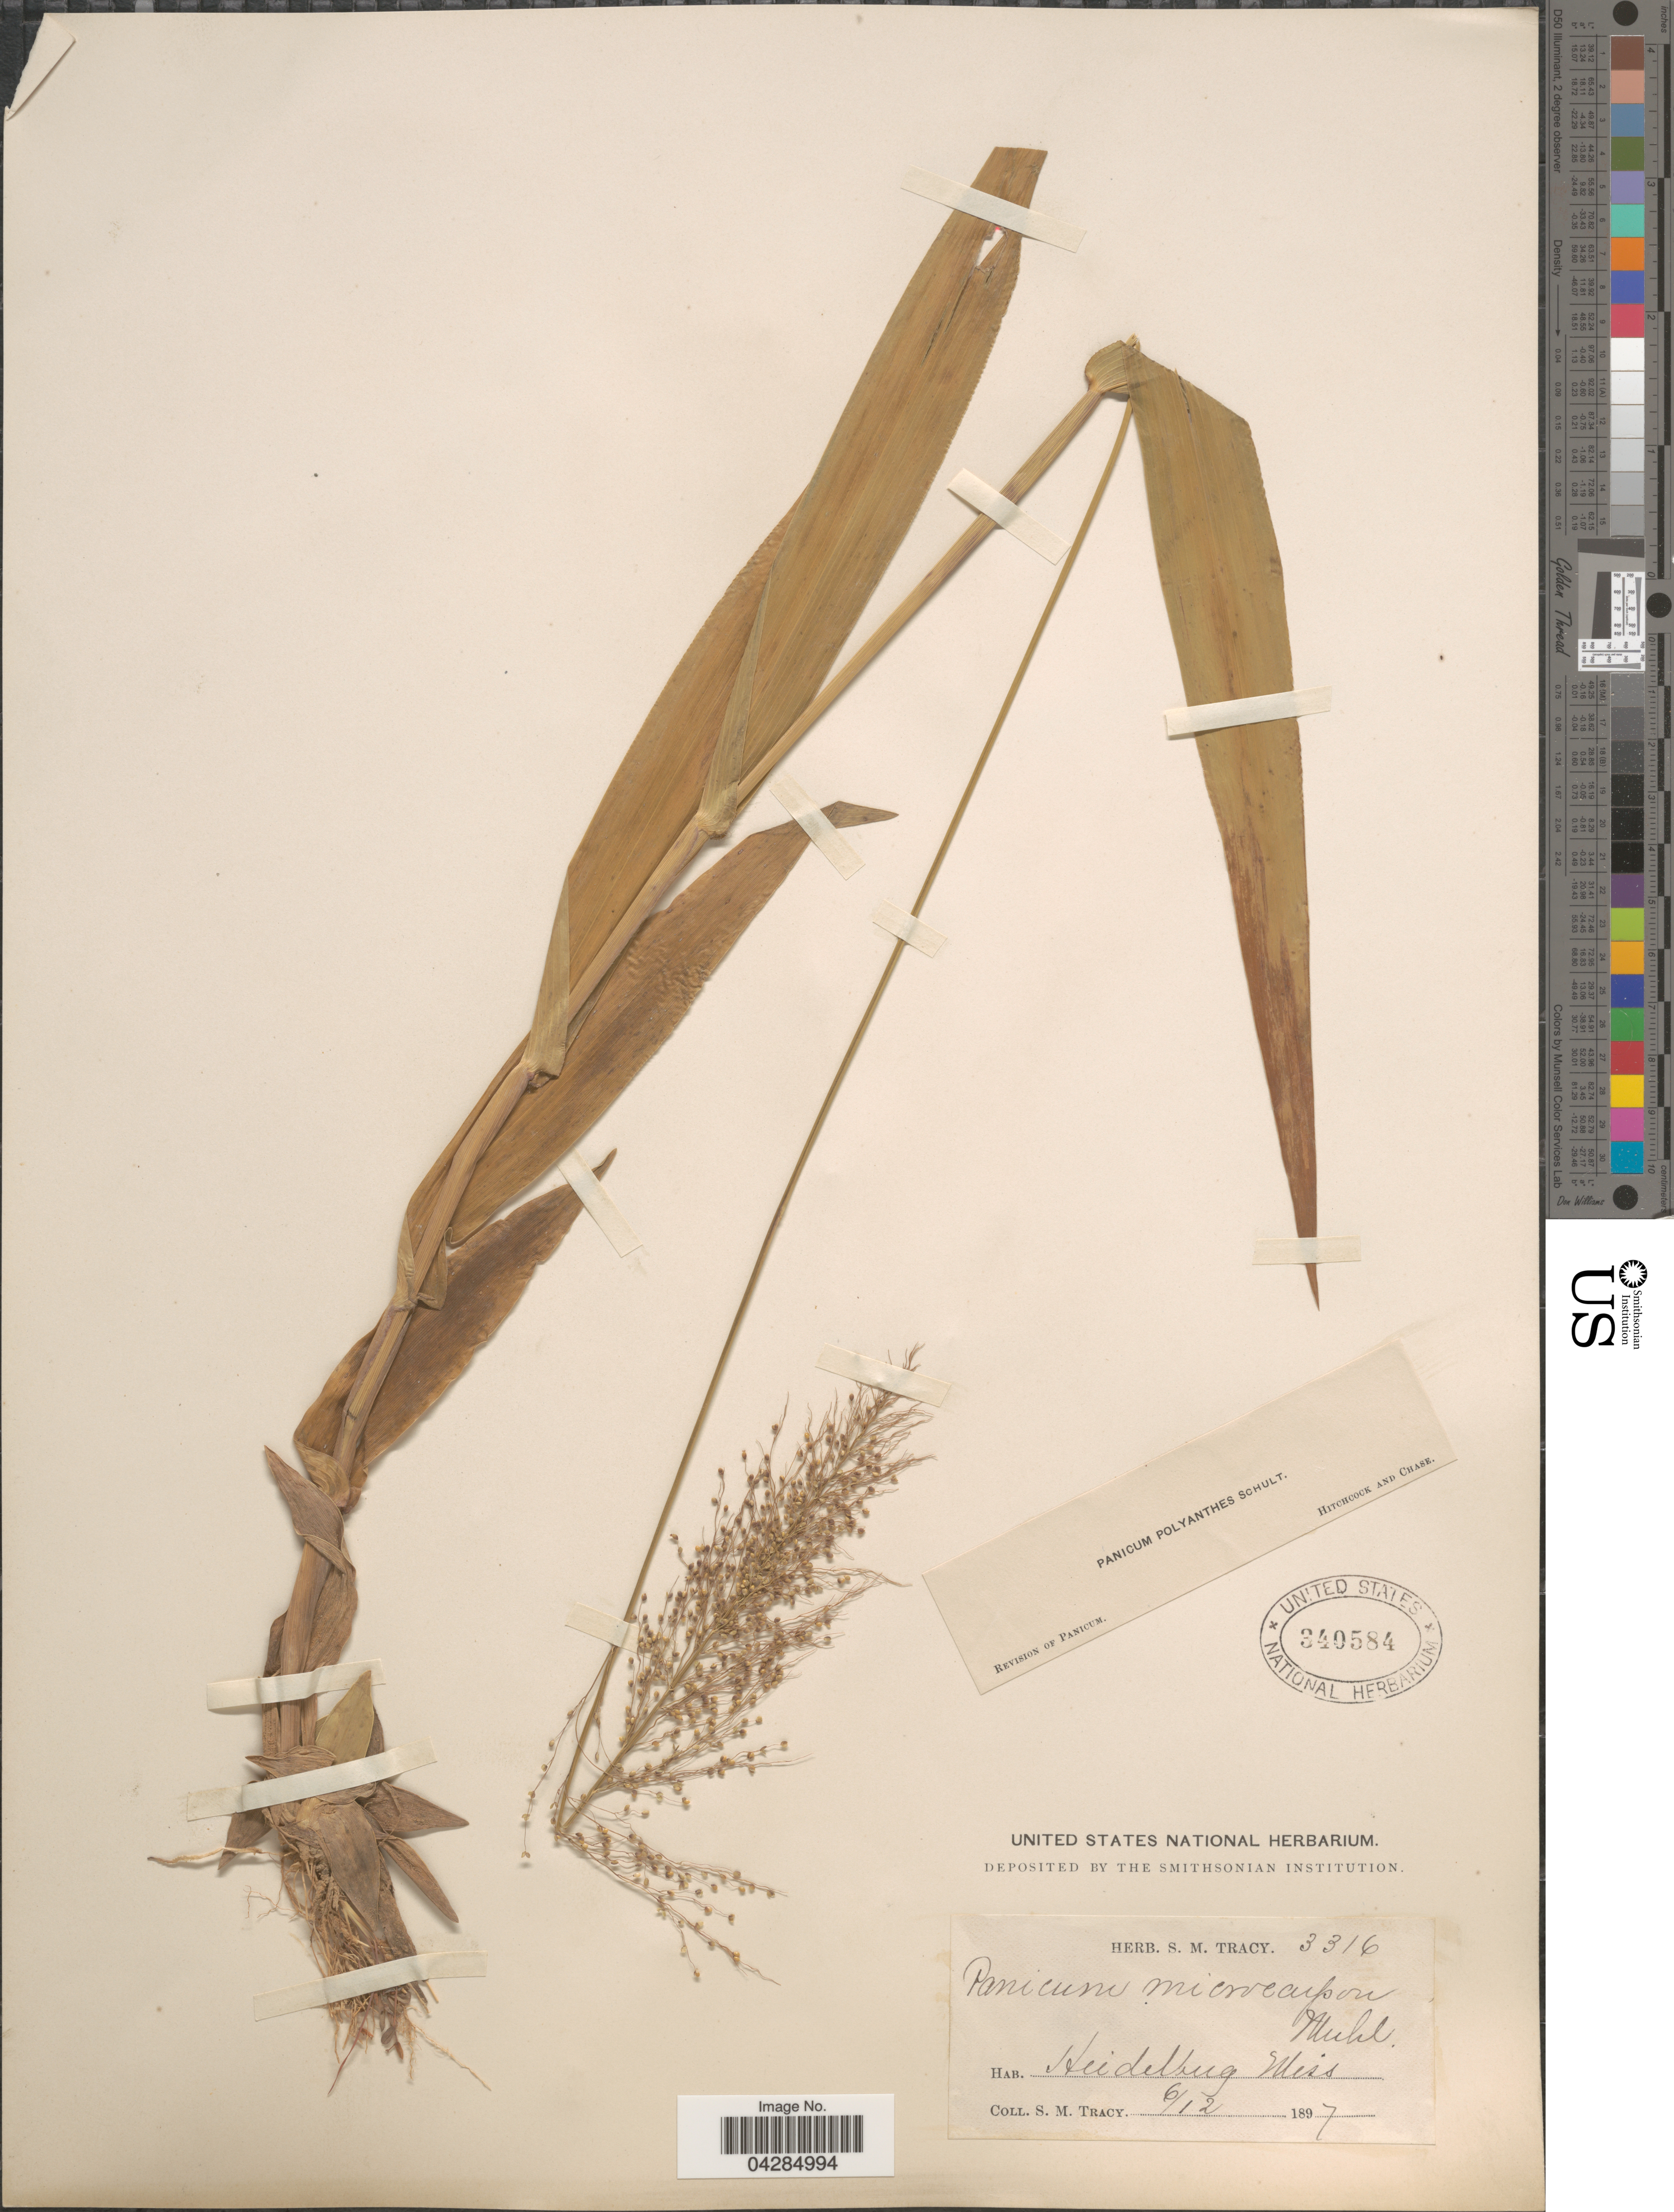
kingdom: Plantae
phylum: Tracheophyta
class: Liliopsida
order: Poales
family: Poaceae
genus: Dichanthelium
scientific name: Dichanthelium portoricense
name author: (Desv. ex Ham.) B.F. Hansen & Wunderlin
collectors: S. M. Tracy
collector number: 3316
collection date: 1897-06-12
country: United States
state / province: Mississippi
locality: Heidelberg.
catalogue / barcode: US 340584